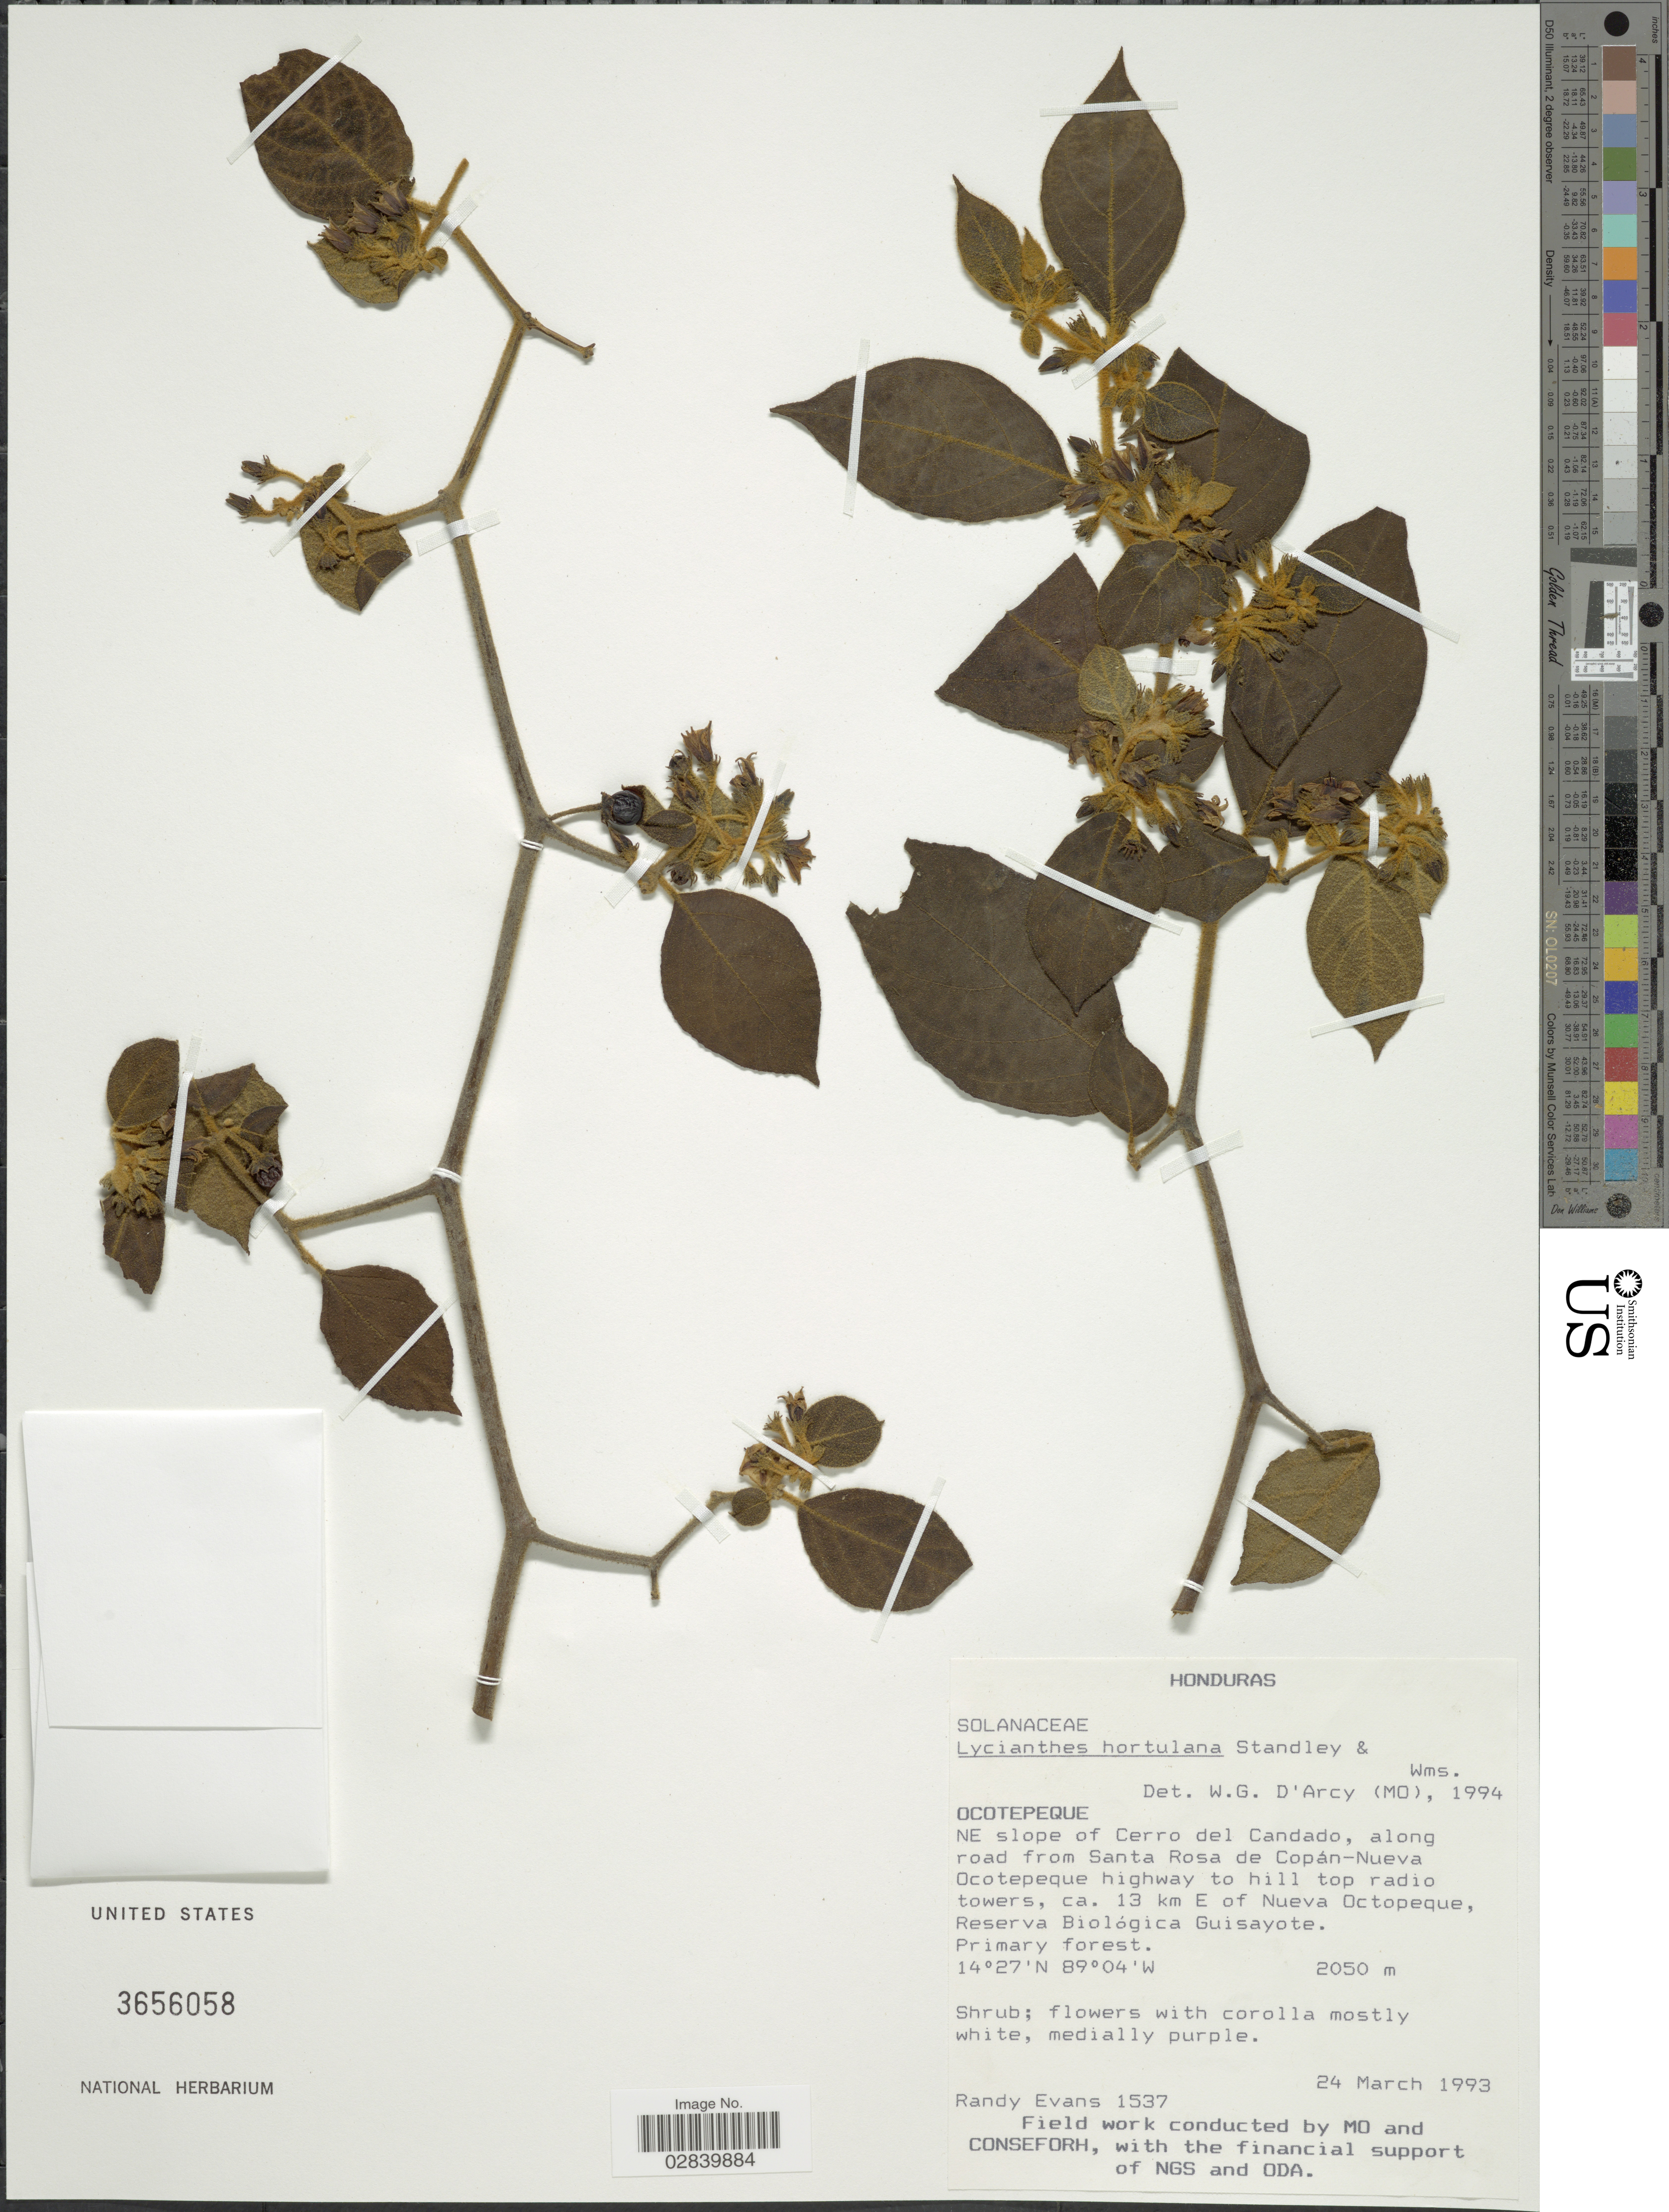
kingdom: Plantae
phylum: Tracheophyta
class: Magnoliopsida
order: Solanales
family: Solanaceae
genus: Lycianthes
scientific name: Lycianthes hortulana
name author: Standl. & L.O. Williams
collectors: R. Evans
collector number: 1537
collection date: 1993-03-24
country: Honduras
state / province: Ocotepeque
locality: NE slope of Cerro del Candado, along road from Santa Rosa de Copán-Nueva Ocotepeque highway to hill top radio towers, ca. 13 km E of Nueva Octopeque, Reserva Biológica Guisayote.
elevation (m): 2050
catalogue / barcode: US 3656058